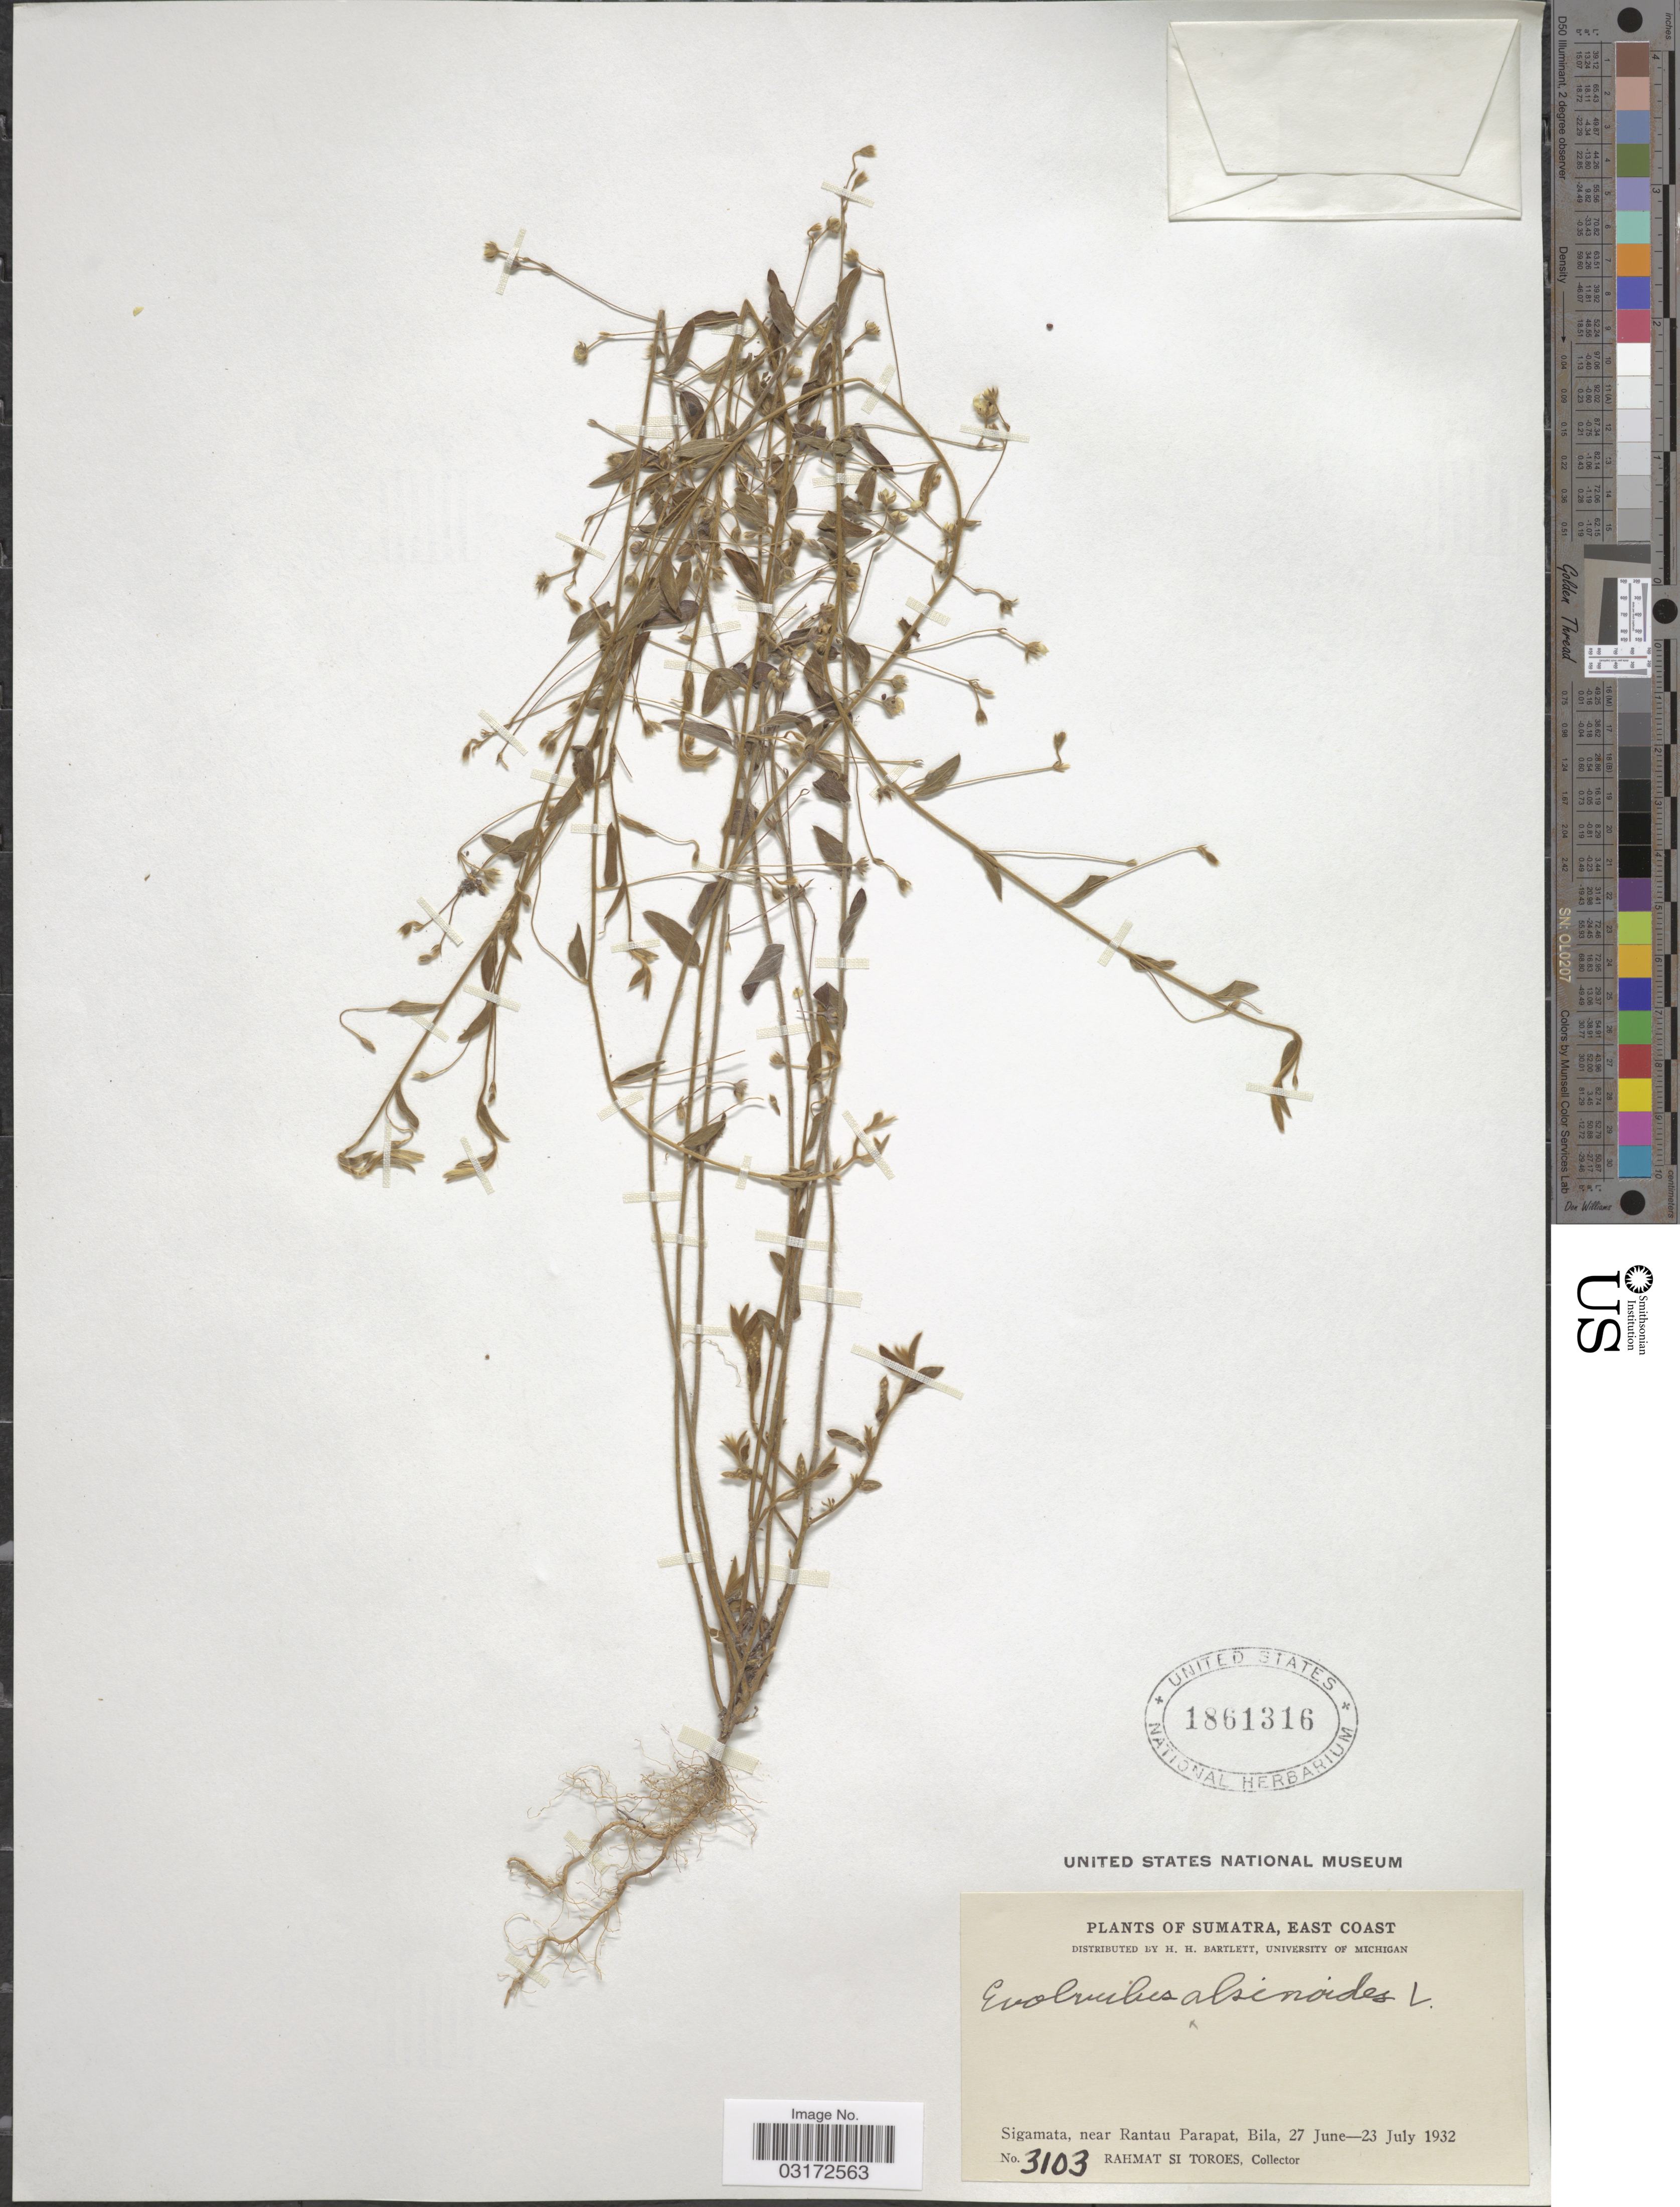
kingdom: Plantae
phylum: Tracheophyta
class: Magnoliopsida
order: Solanales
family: Convolvulaceae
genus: Evolvulus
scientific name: Evolvulus alsinoides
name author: (L.) L.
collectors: Rahmat Si Boeea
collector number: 3103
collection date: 1932-06-27/1932-07-23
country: Indonesia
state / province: Sumatra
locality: East Coast. Sigamata, near Rantau Parapat, Bila.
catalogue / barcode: US 1861316